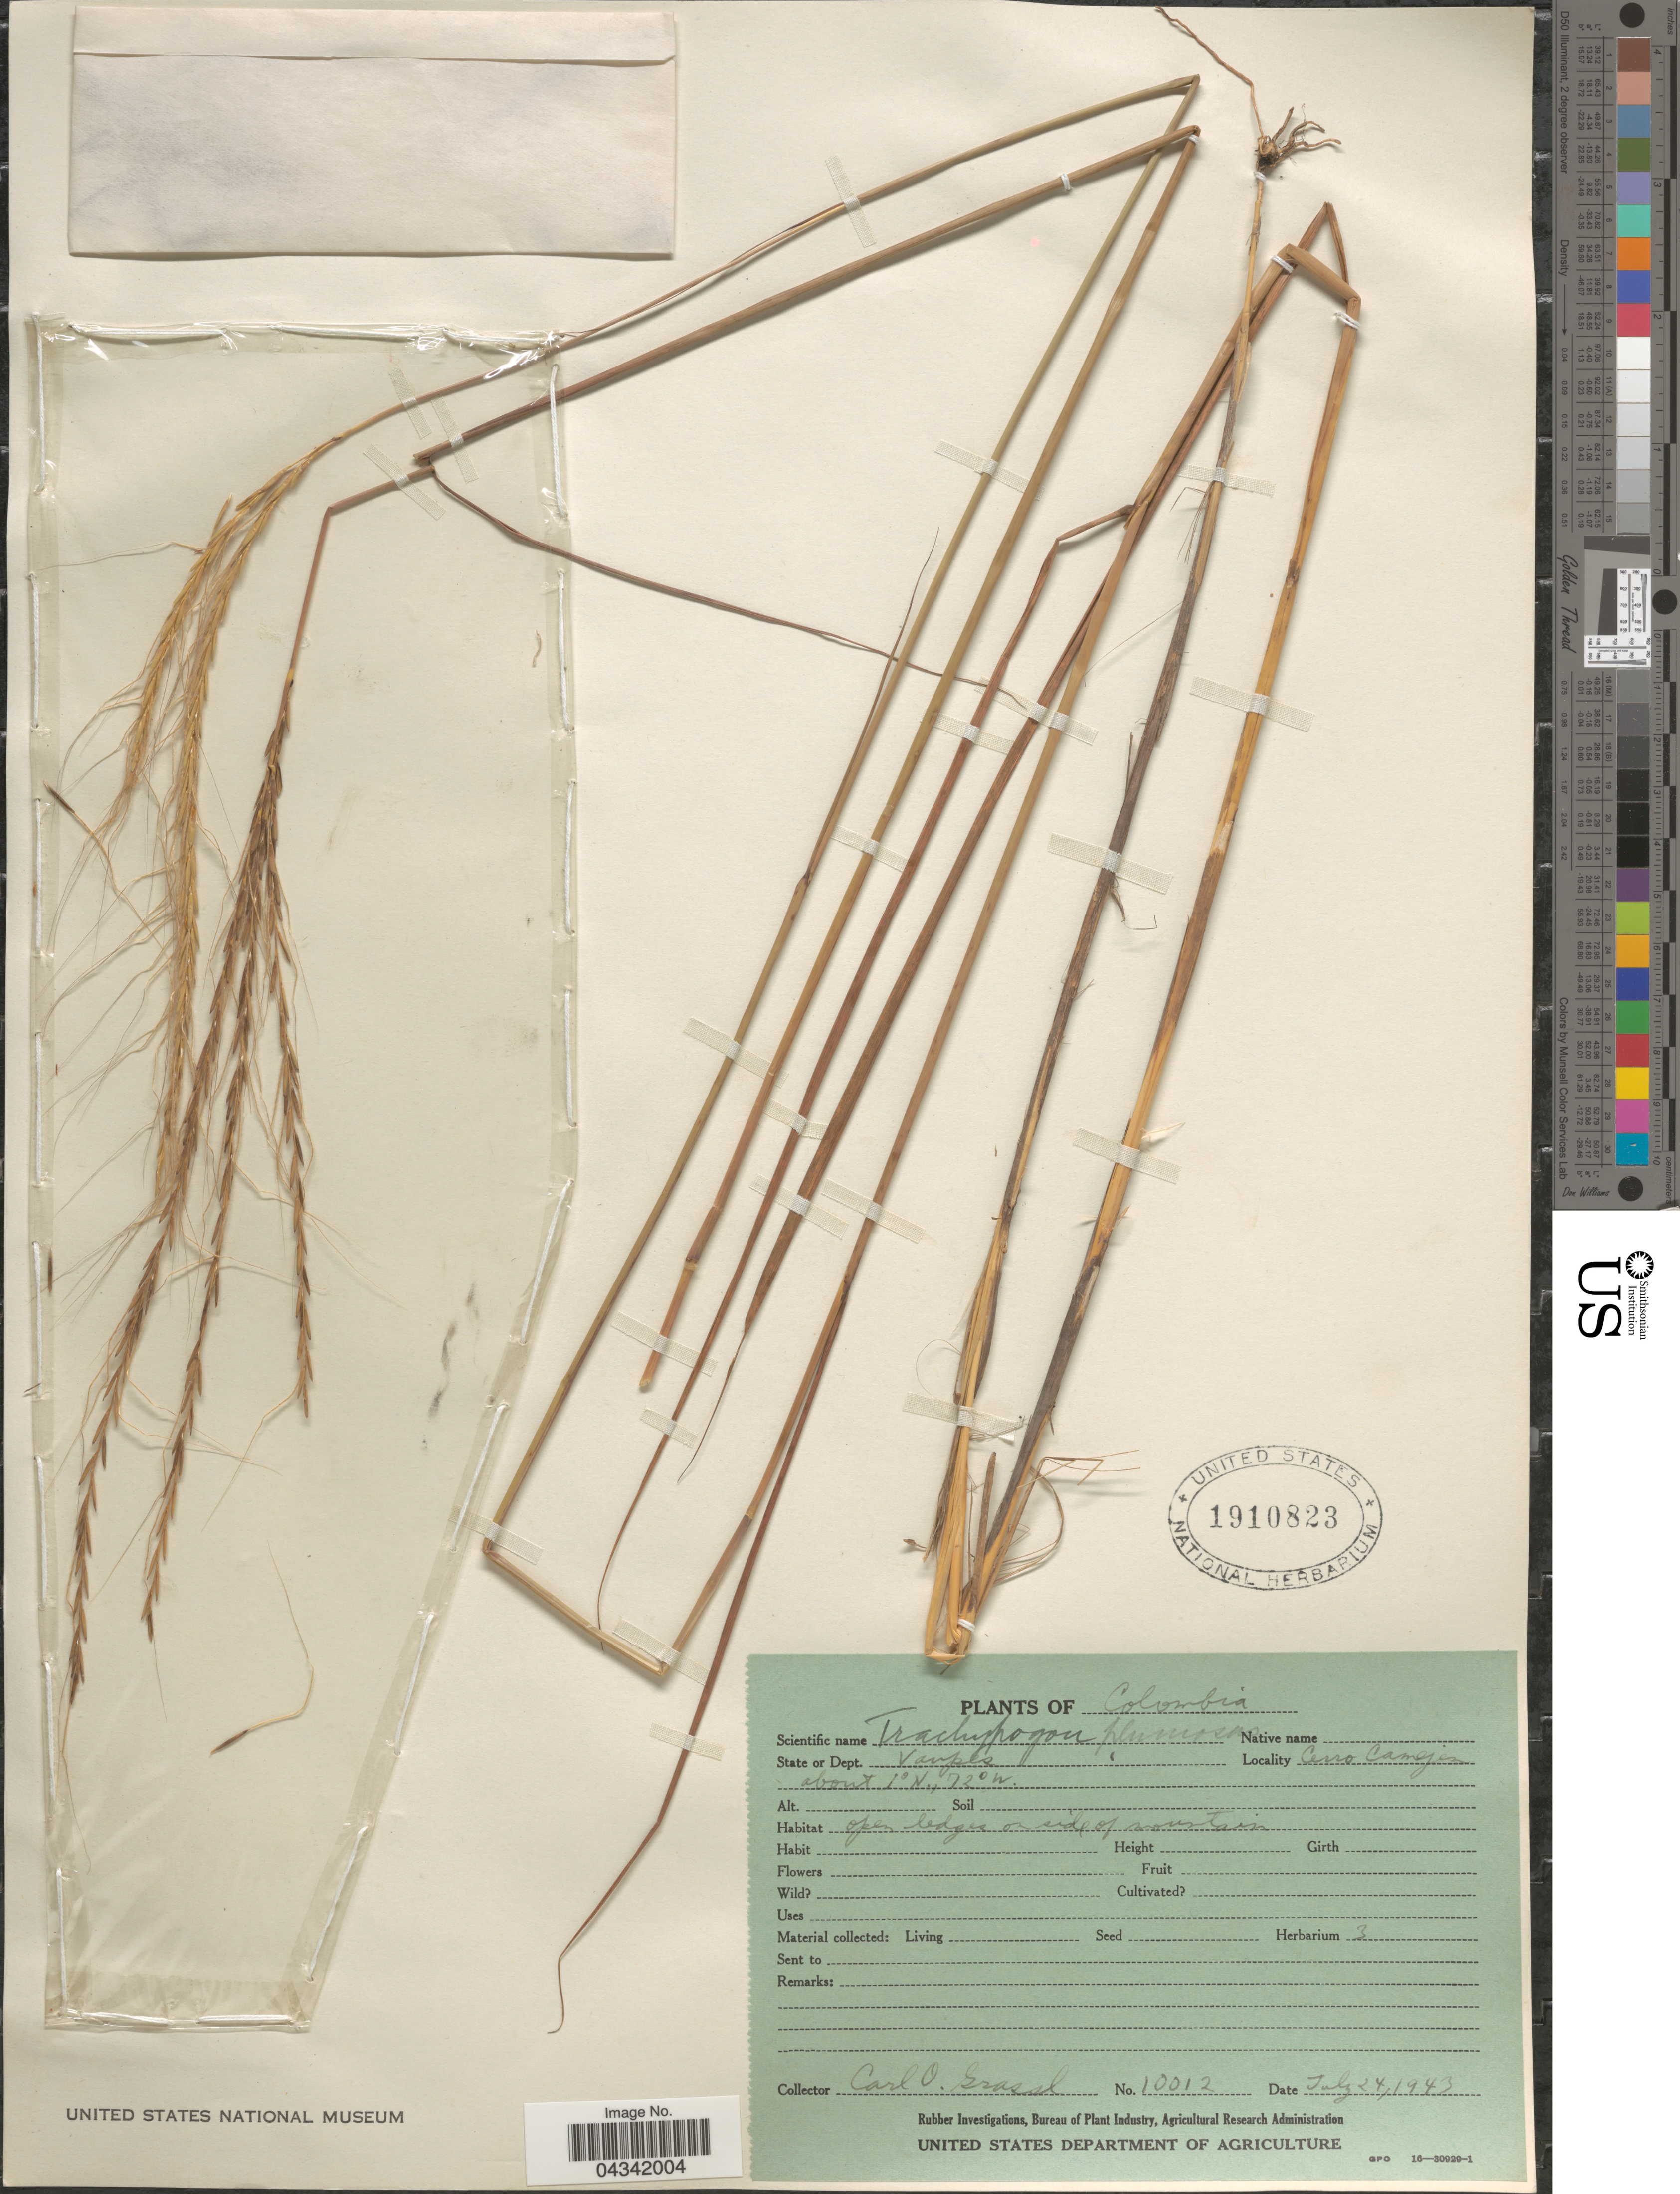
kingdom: Plantae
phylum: Tracheophyta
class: Liliopsida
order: Poales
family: Poaceae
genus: Trachypogon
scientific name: Trachypogon spicatus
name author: (L. f.) Kuntze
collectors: C. Grassl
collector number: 10012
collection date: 1943-07-24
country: Colombia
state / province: Vaupés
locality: Cerro Camejen. Open ledges on side of mountain.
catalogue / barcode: US 1910823